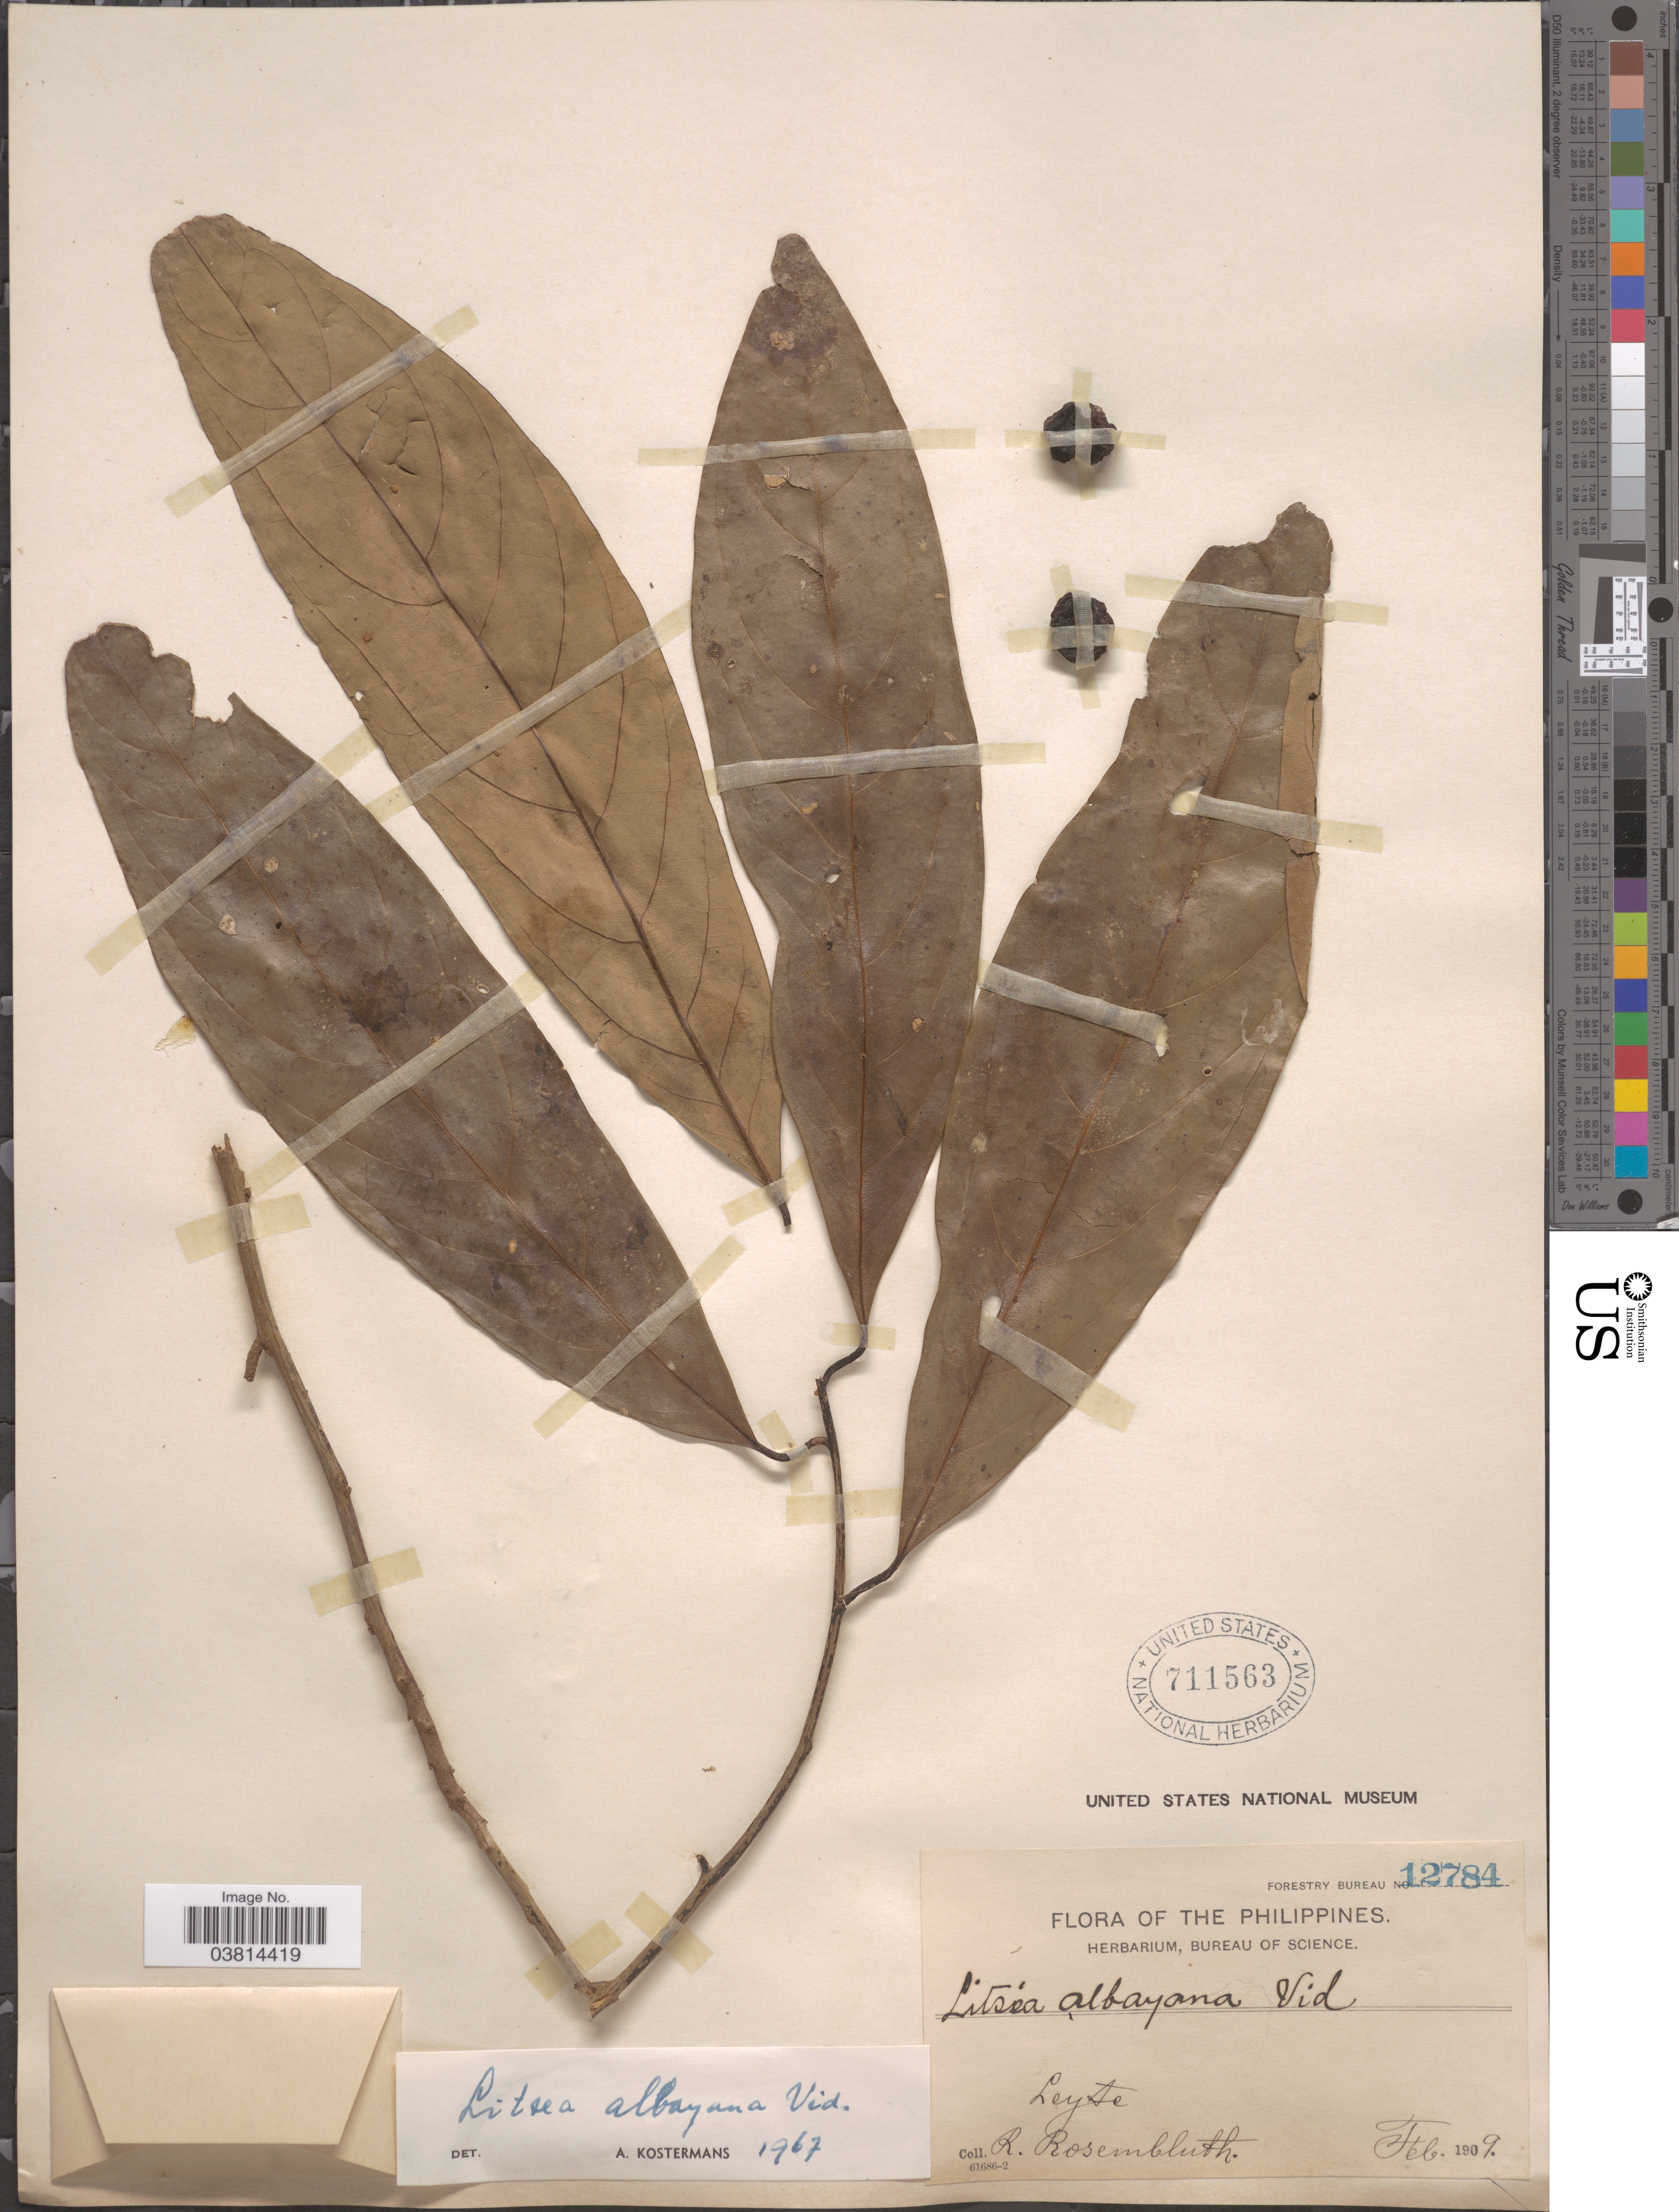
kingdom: Plantae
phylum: Tracheophyta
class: Magnoliopsida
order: Laurales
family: Lauraceae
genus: Litsea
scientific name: Litsea albayana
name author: S. Vidal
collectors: R. Rosembluth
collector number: Forestry Bureau 12784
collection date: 1909-02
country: Philippines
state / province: Eastern Visayas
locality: Leyte.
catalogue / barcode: US 711563